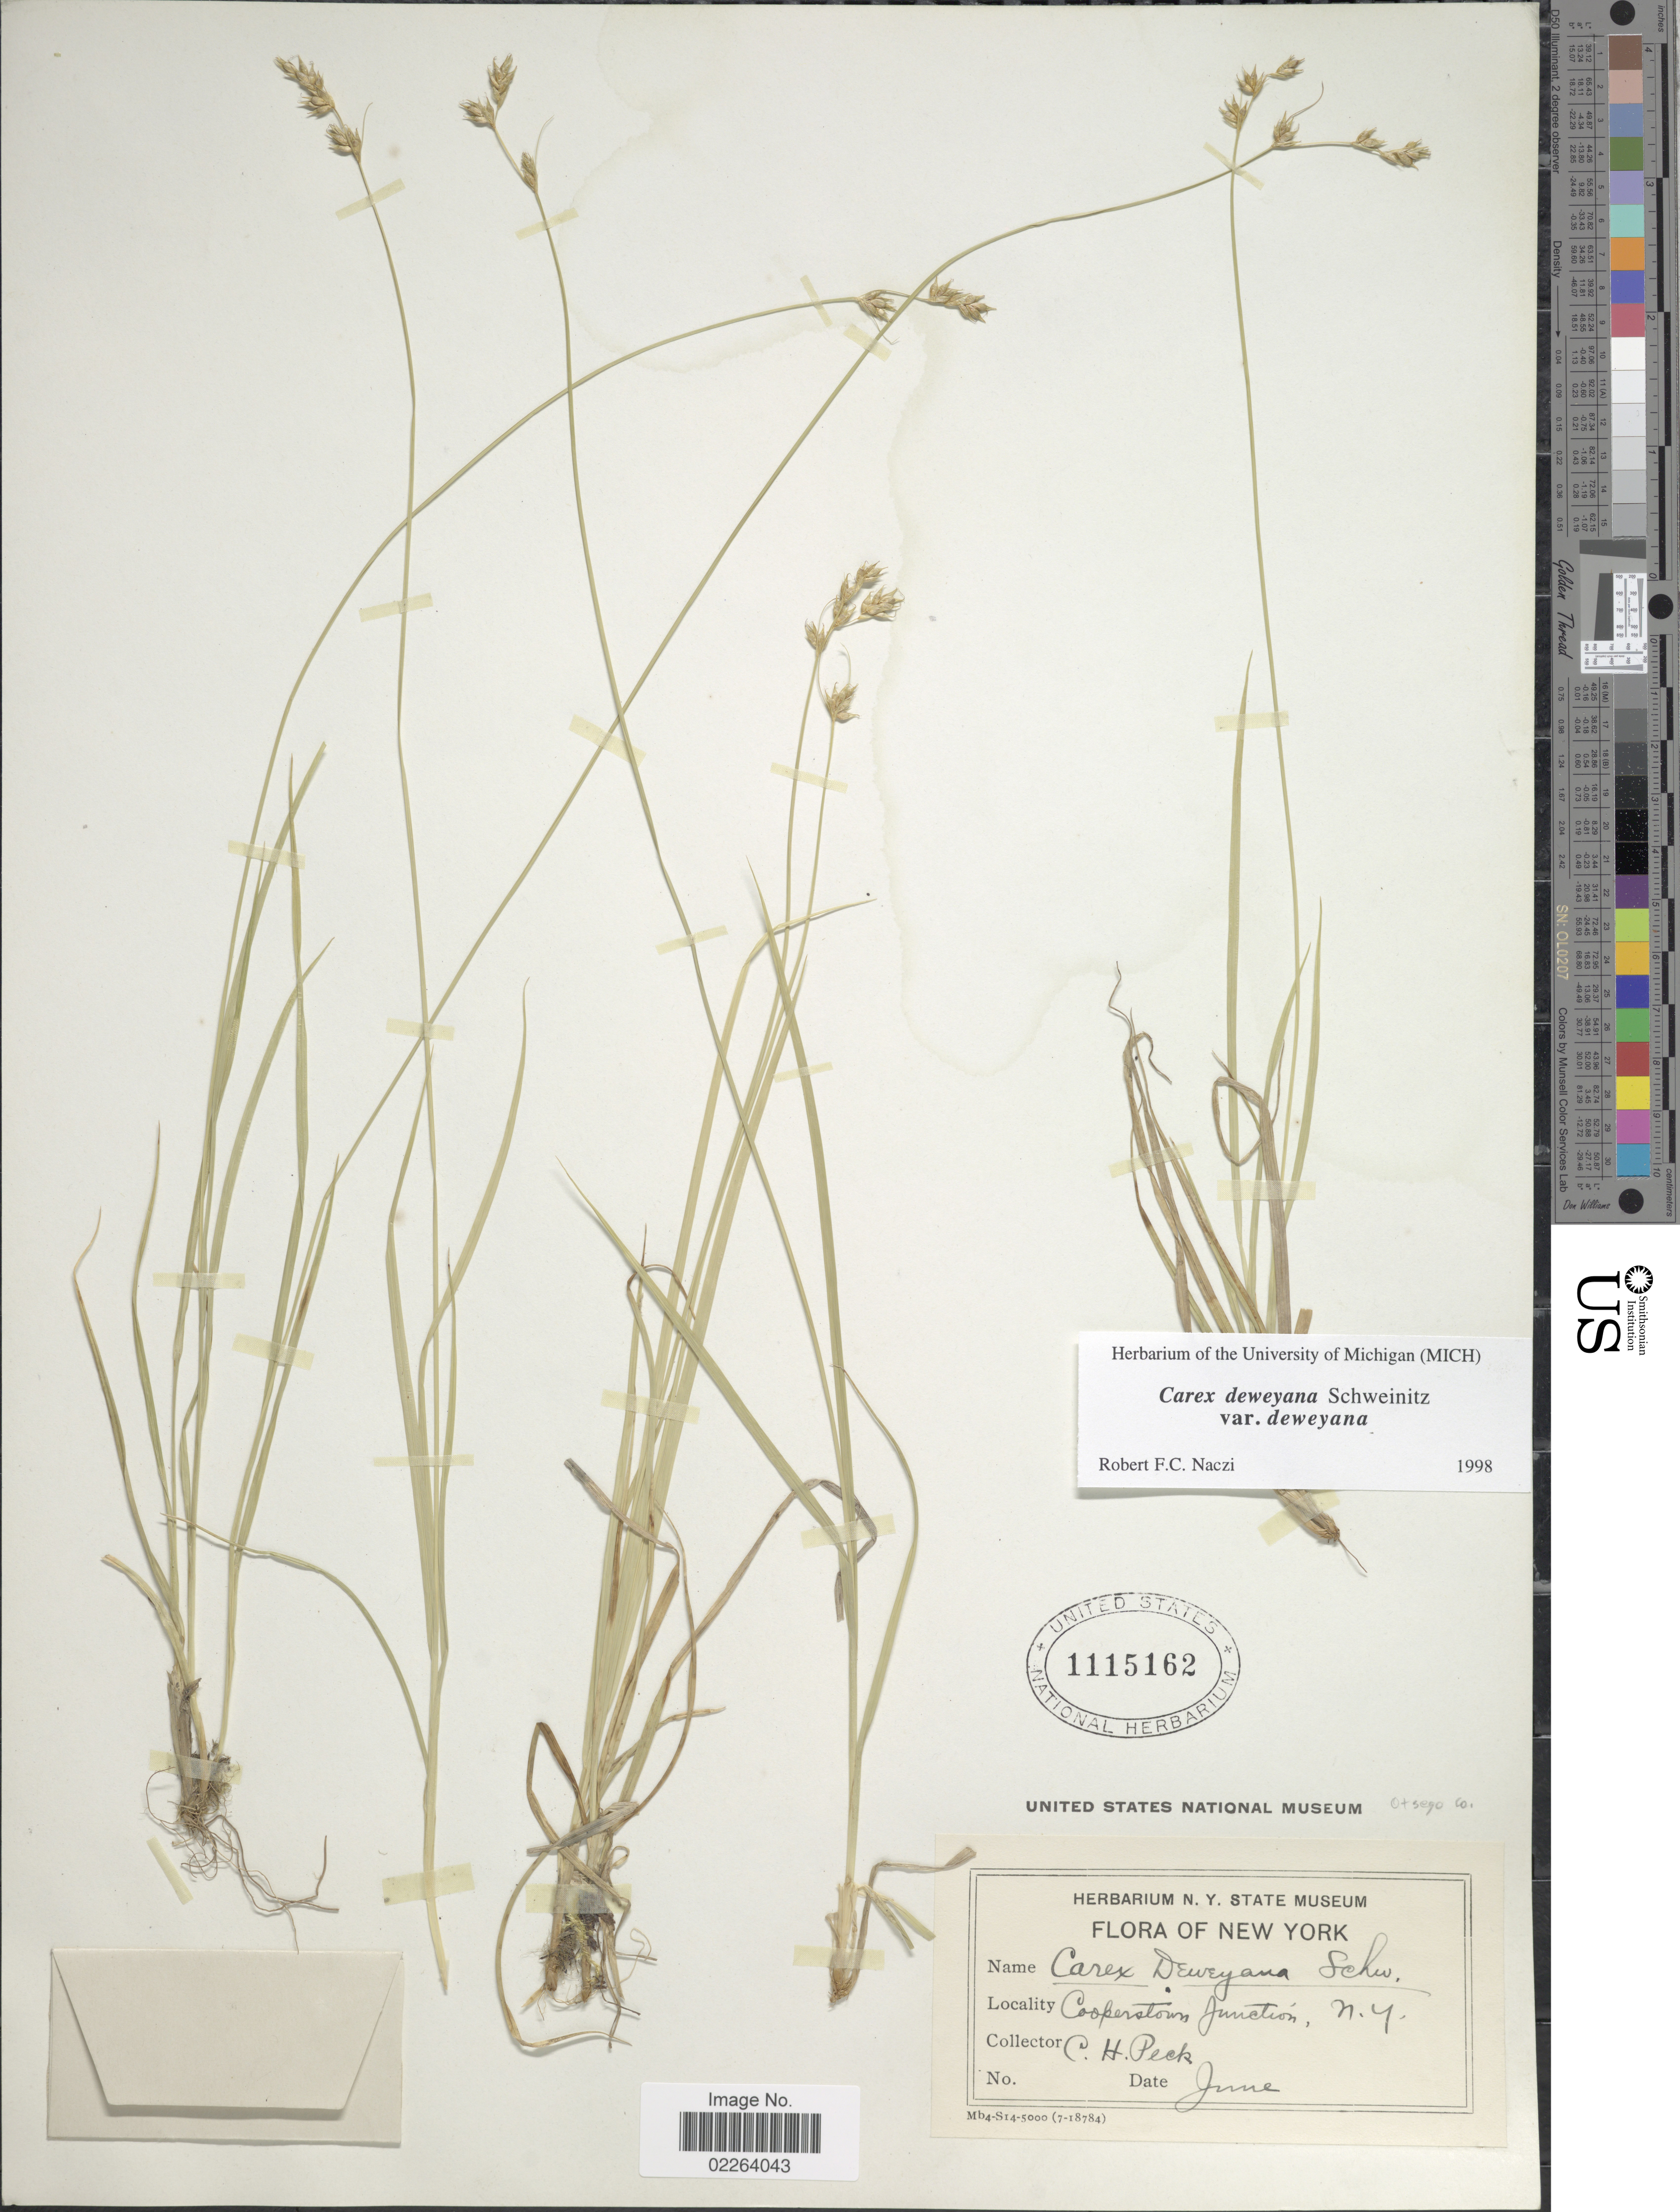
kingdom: Plantae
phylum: Tracheophyta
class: Liliopsida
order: Poales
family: Cyperaceae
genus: Carex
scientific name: Carex deweyana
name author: Schwein.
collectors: C. H. Peck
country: United States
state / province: New York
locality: Cooperstown Junction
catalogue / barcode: US 1115162